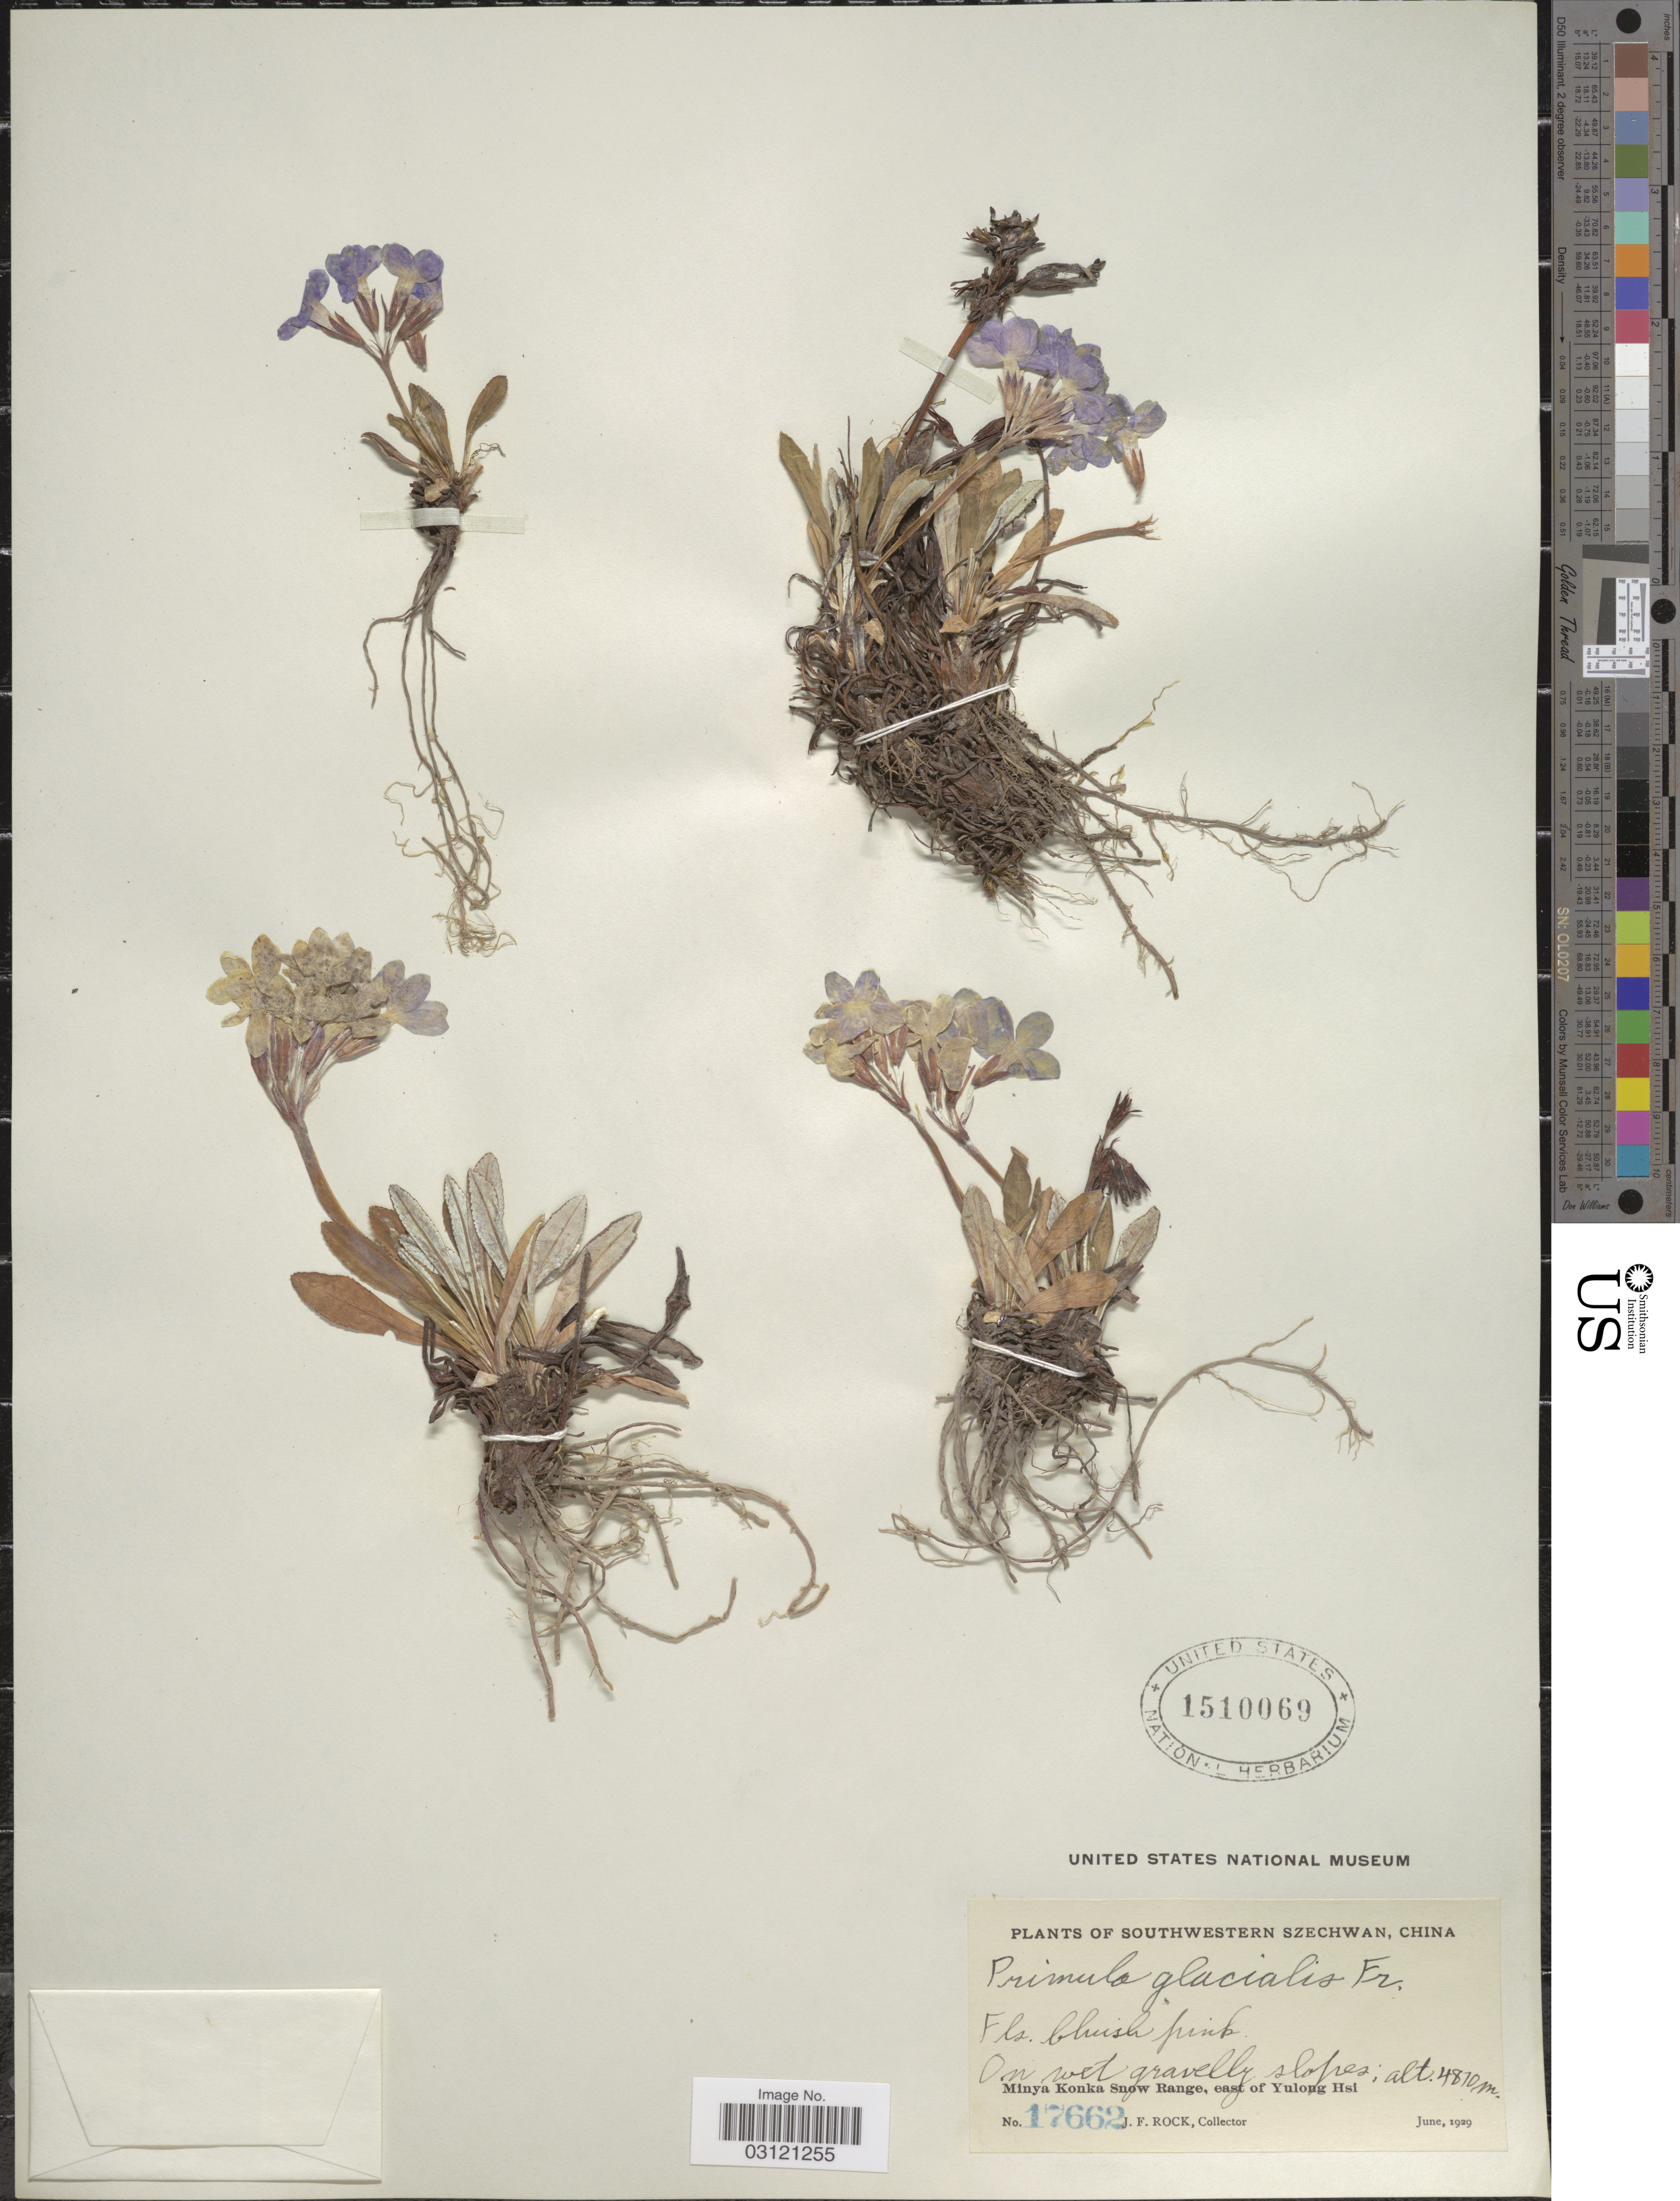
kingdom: Plantae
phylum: Tracheophyta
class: Magnoliopsida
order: Ericales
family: Primulaceae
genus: Primula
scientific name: Primula glacialis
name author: Franch.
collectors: J. Rock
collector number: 17662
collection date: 1929-06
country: China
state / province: Sichuan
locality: Southwestern Szechwan, China, Minya Konka Snow Range, east of Yulong Hsi.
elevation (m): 4810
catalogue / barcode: US 1510069